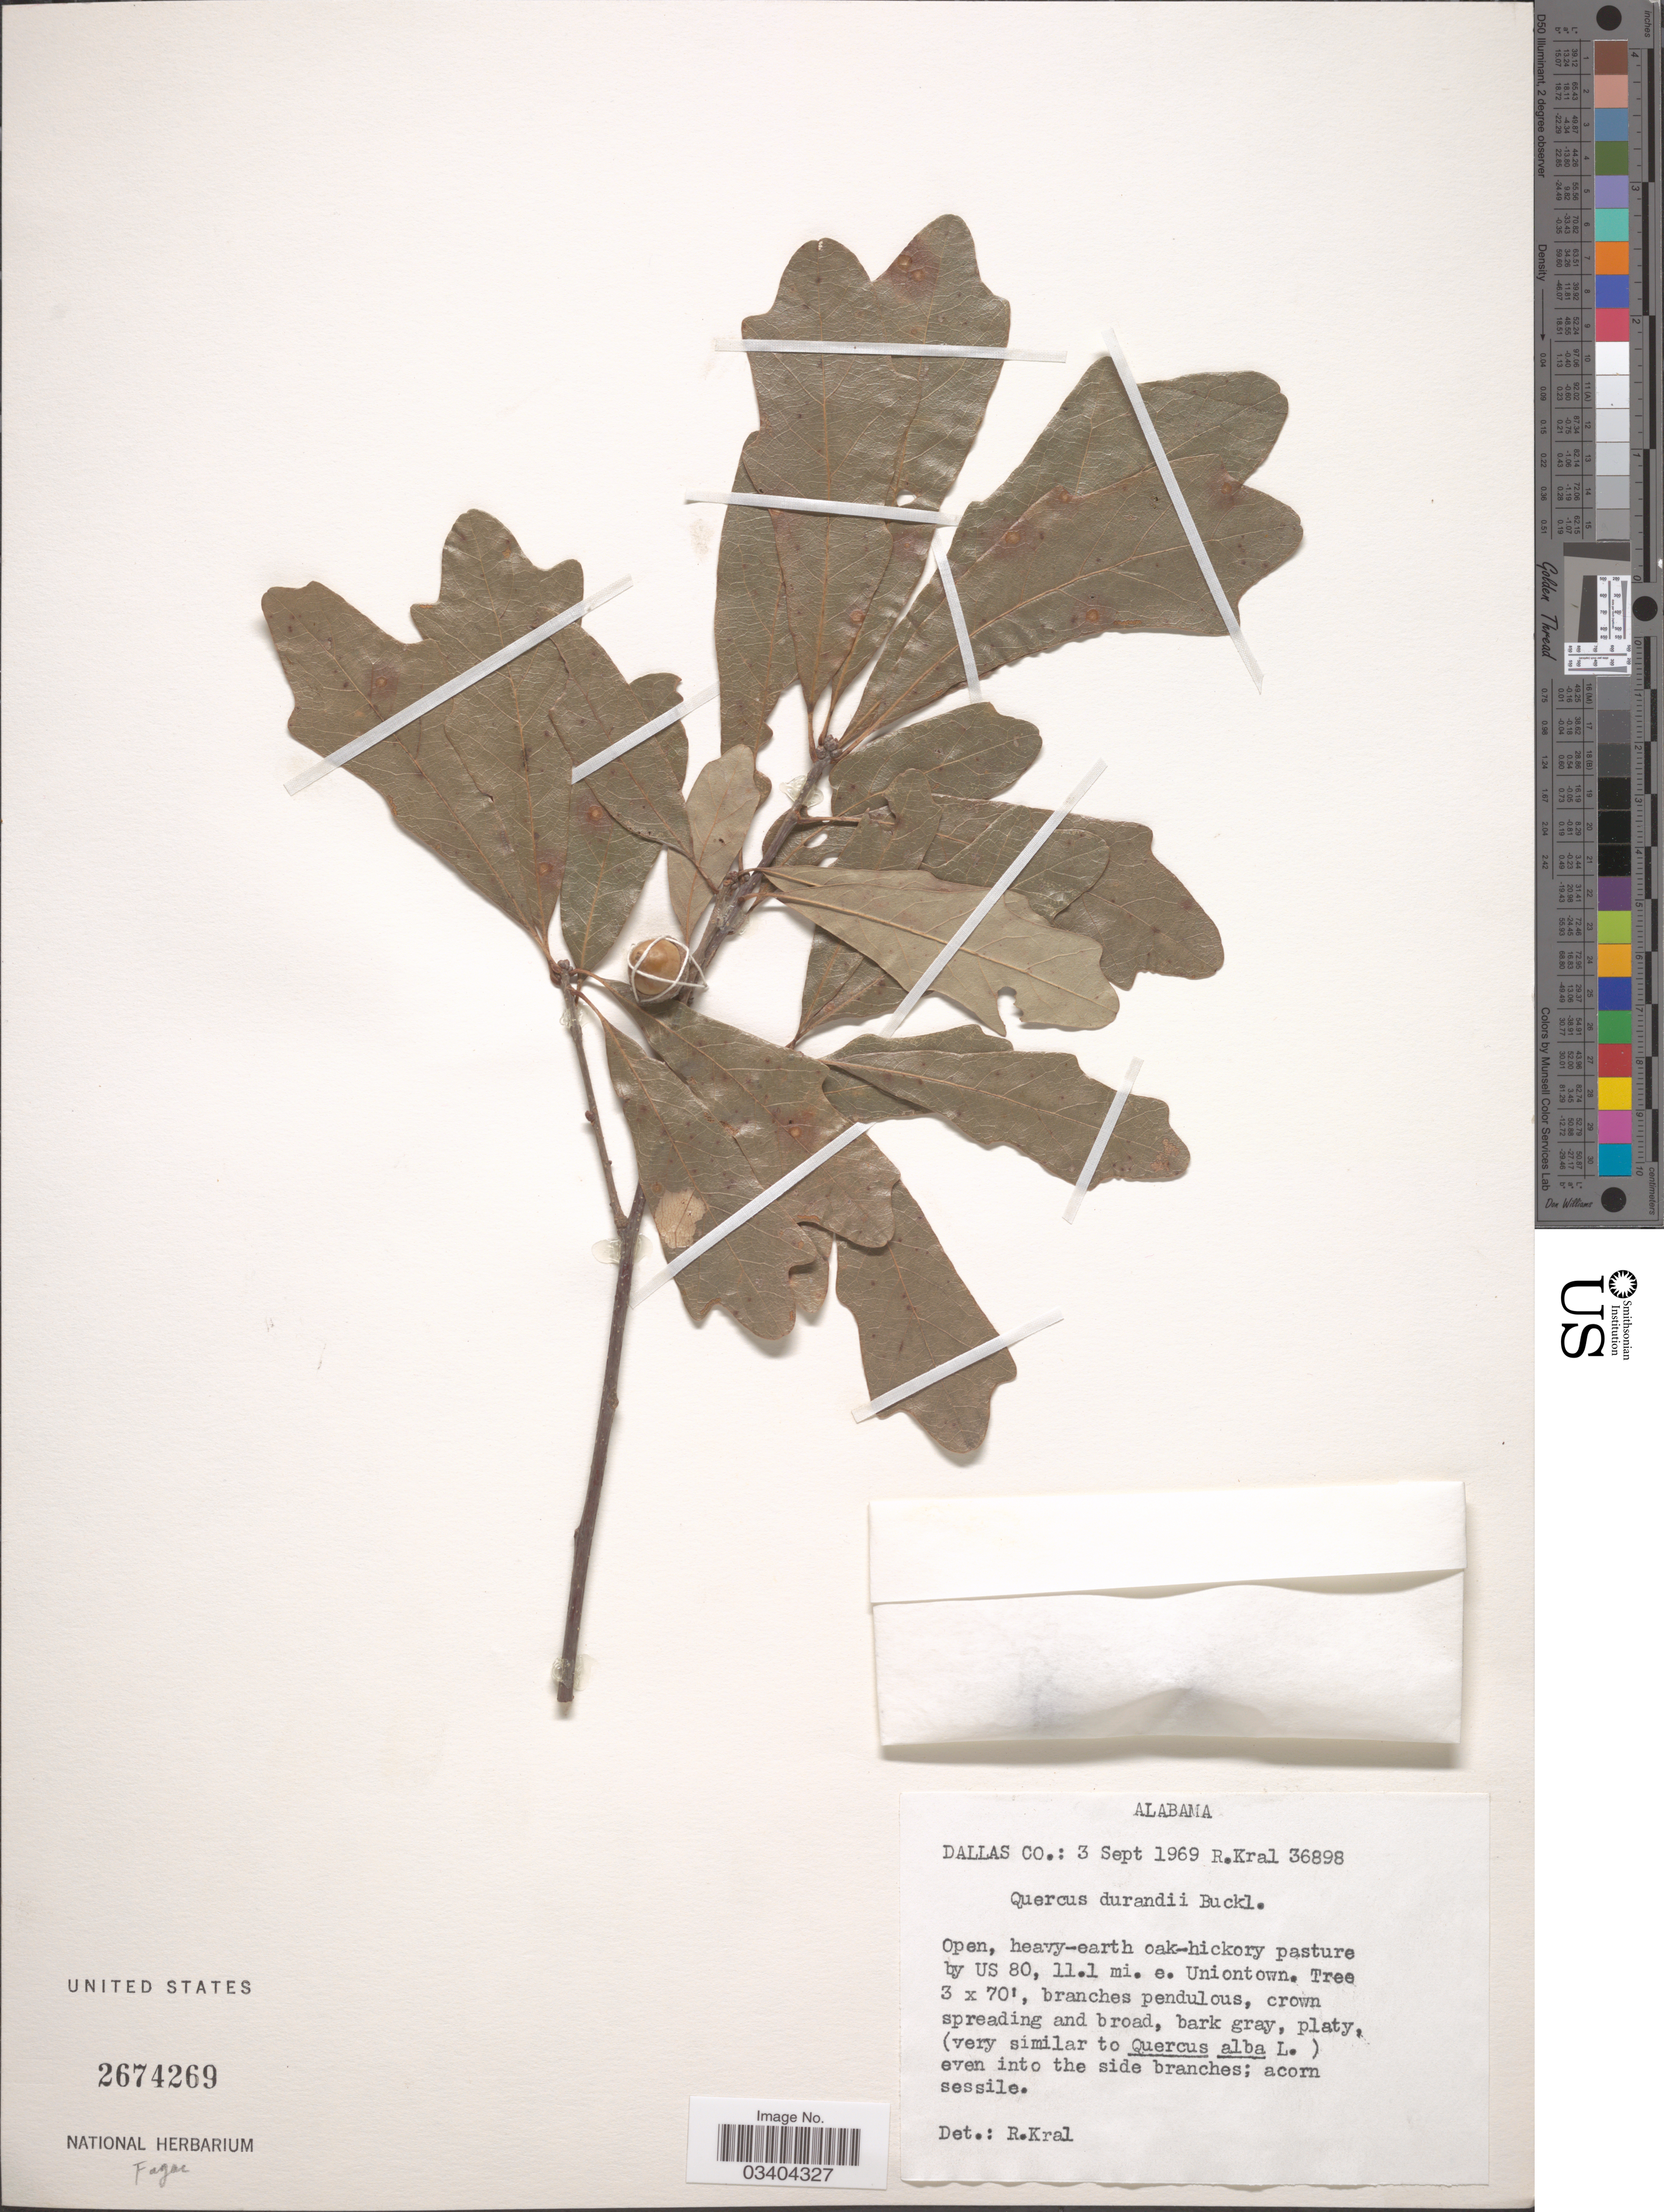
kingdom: Plantae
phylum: Tracheophyta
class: Magnoliopsida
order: Fagales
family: Fagaceae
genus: Quercus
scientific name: Quercus durandii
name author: Buckley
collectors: R. Kral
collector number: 36898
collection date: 1969-09-03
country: United States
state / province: Alabama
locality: Dallas Co. Open, heavy-earth oak-hickory pasture by US 80, 11.1 mi. e. Uniontown.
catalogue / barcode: US 2674269